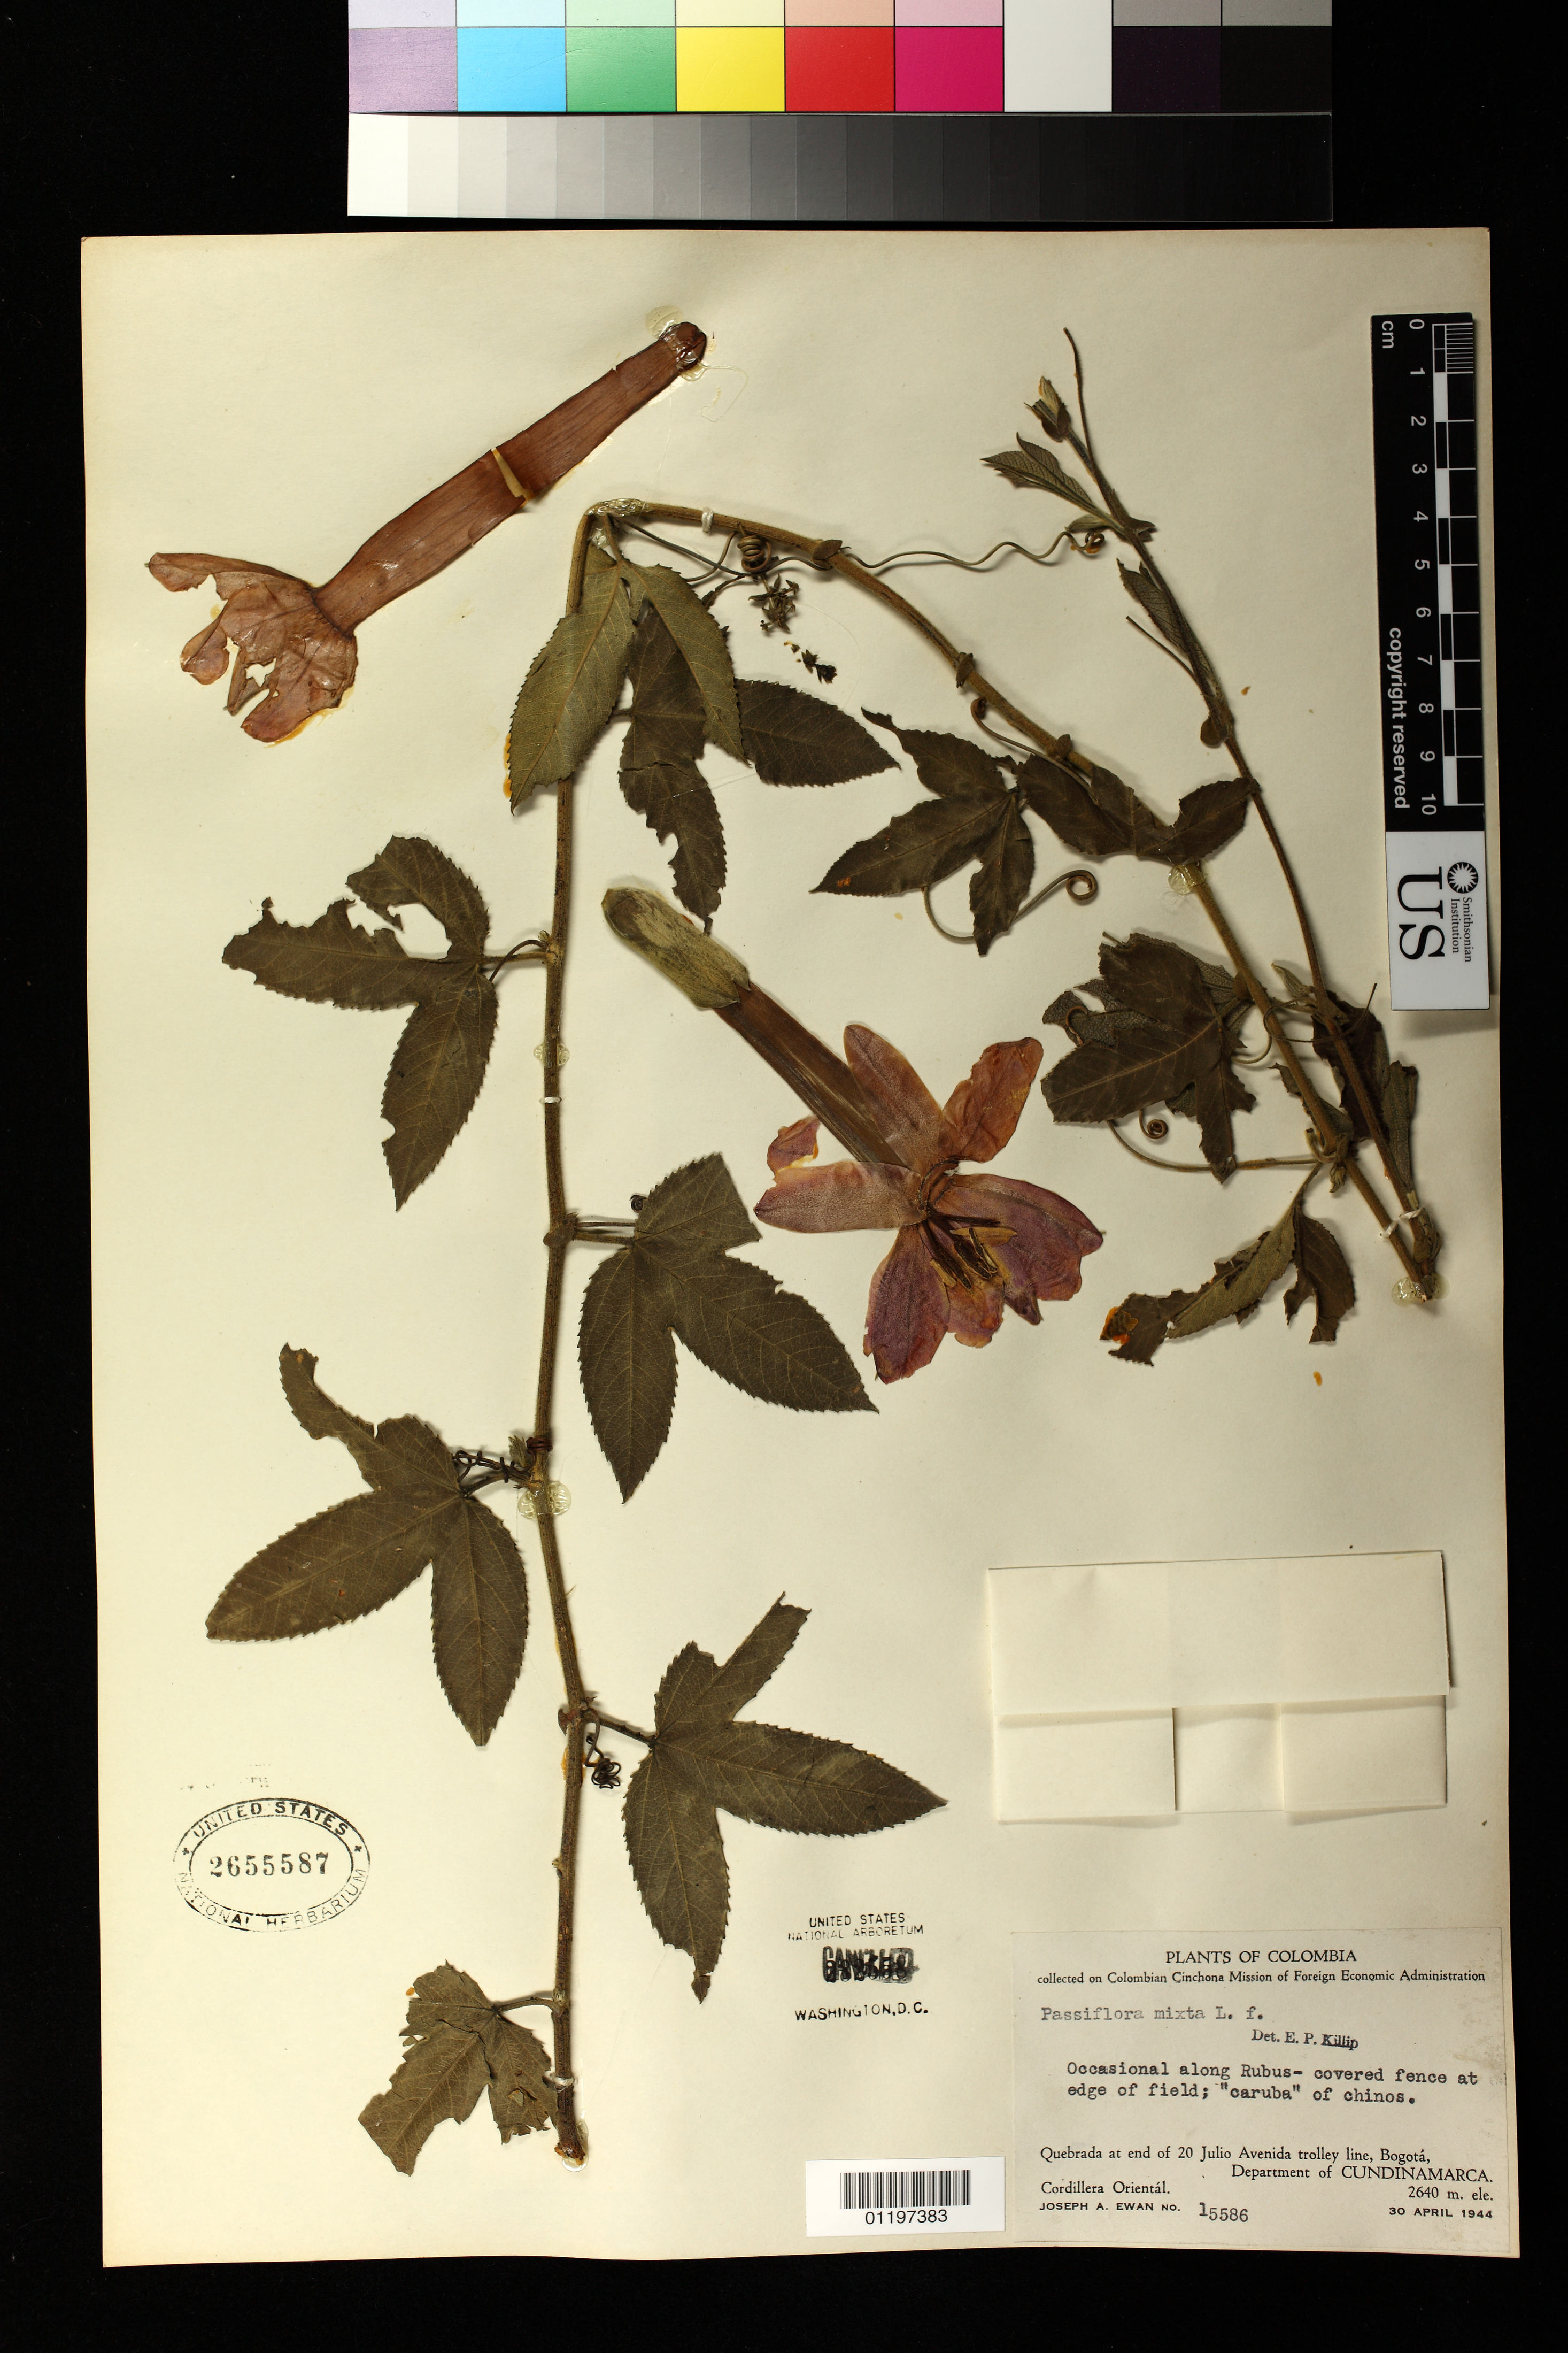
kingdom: Plantae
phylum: Tracheophyta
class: Magnoliopsida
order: Malpighiales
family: Passifloraceae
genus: Passiflora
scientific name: Passiflora mixta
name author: L. f.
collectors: J. A. Ewan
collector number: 15586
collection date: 1944-04-30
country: Colombia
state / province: Cundinamarca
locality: ravine at the end of 20 Julio Ave trolley line, Bogata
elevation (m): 2640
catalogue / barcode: US 2655587